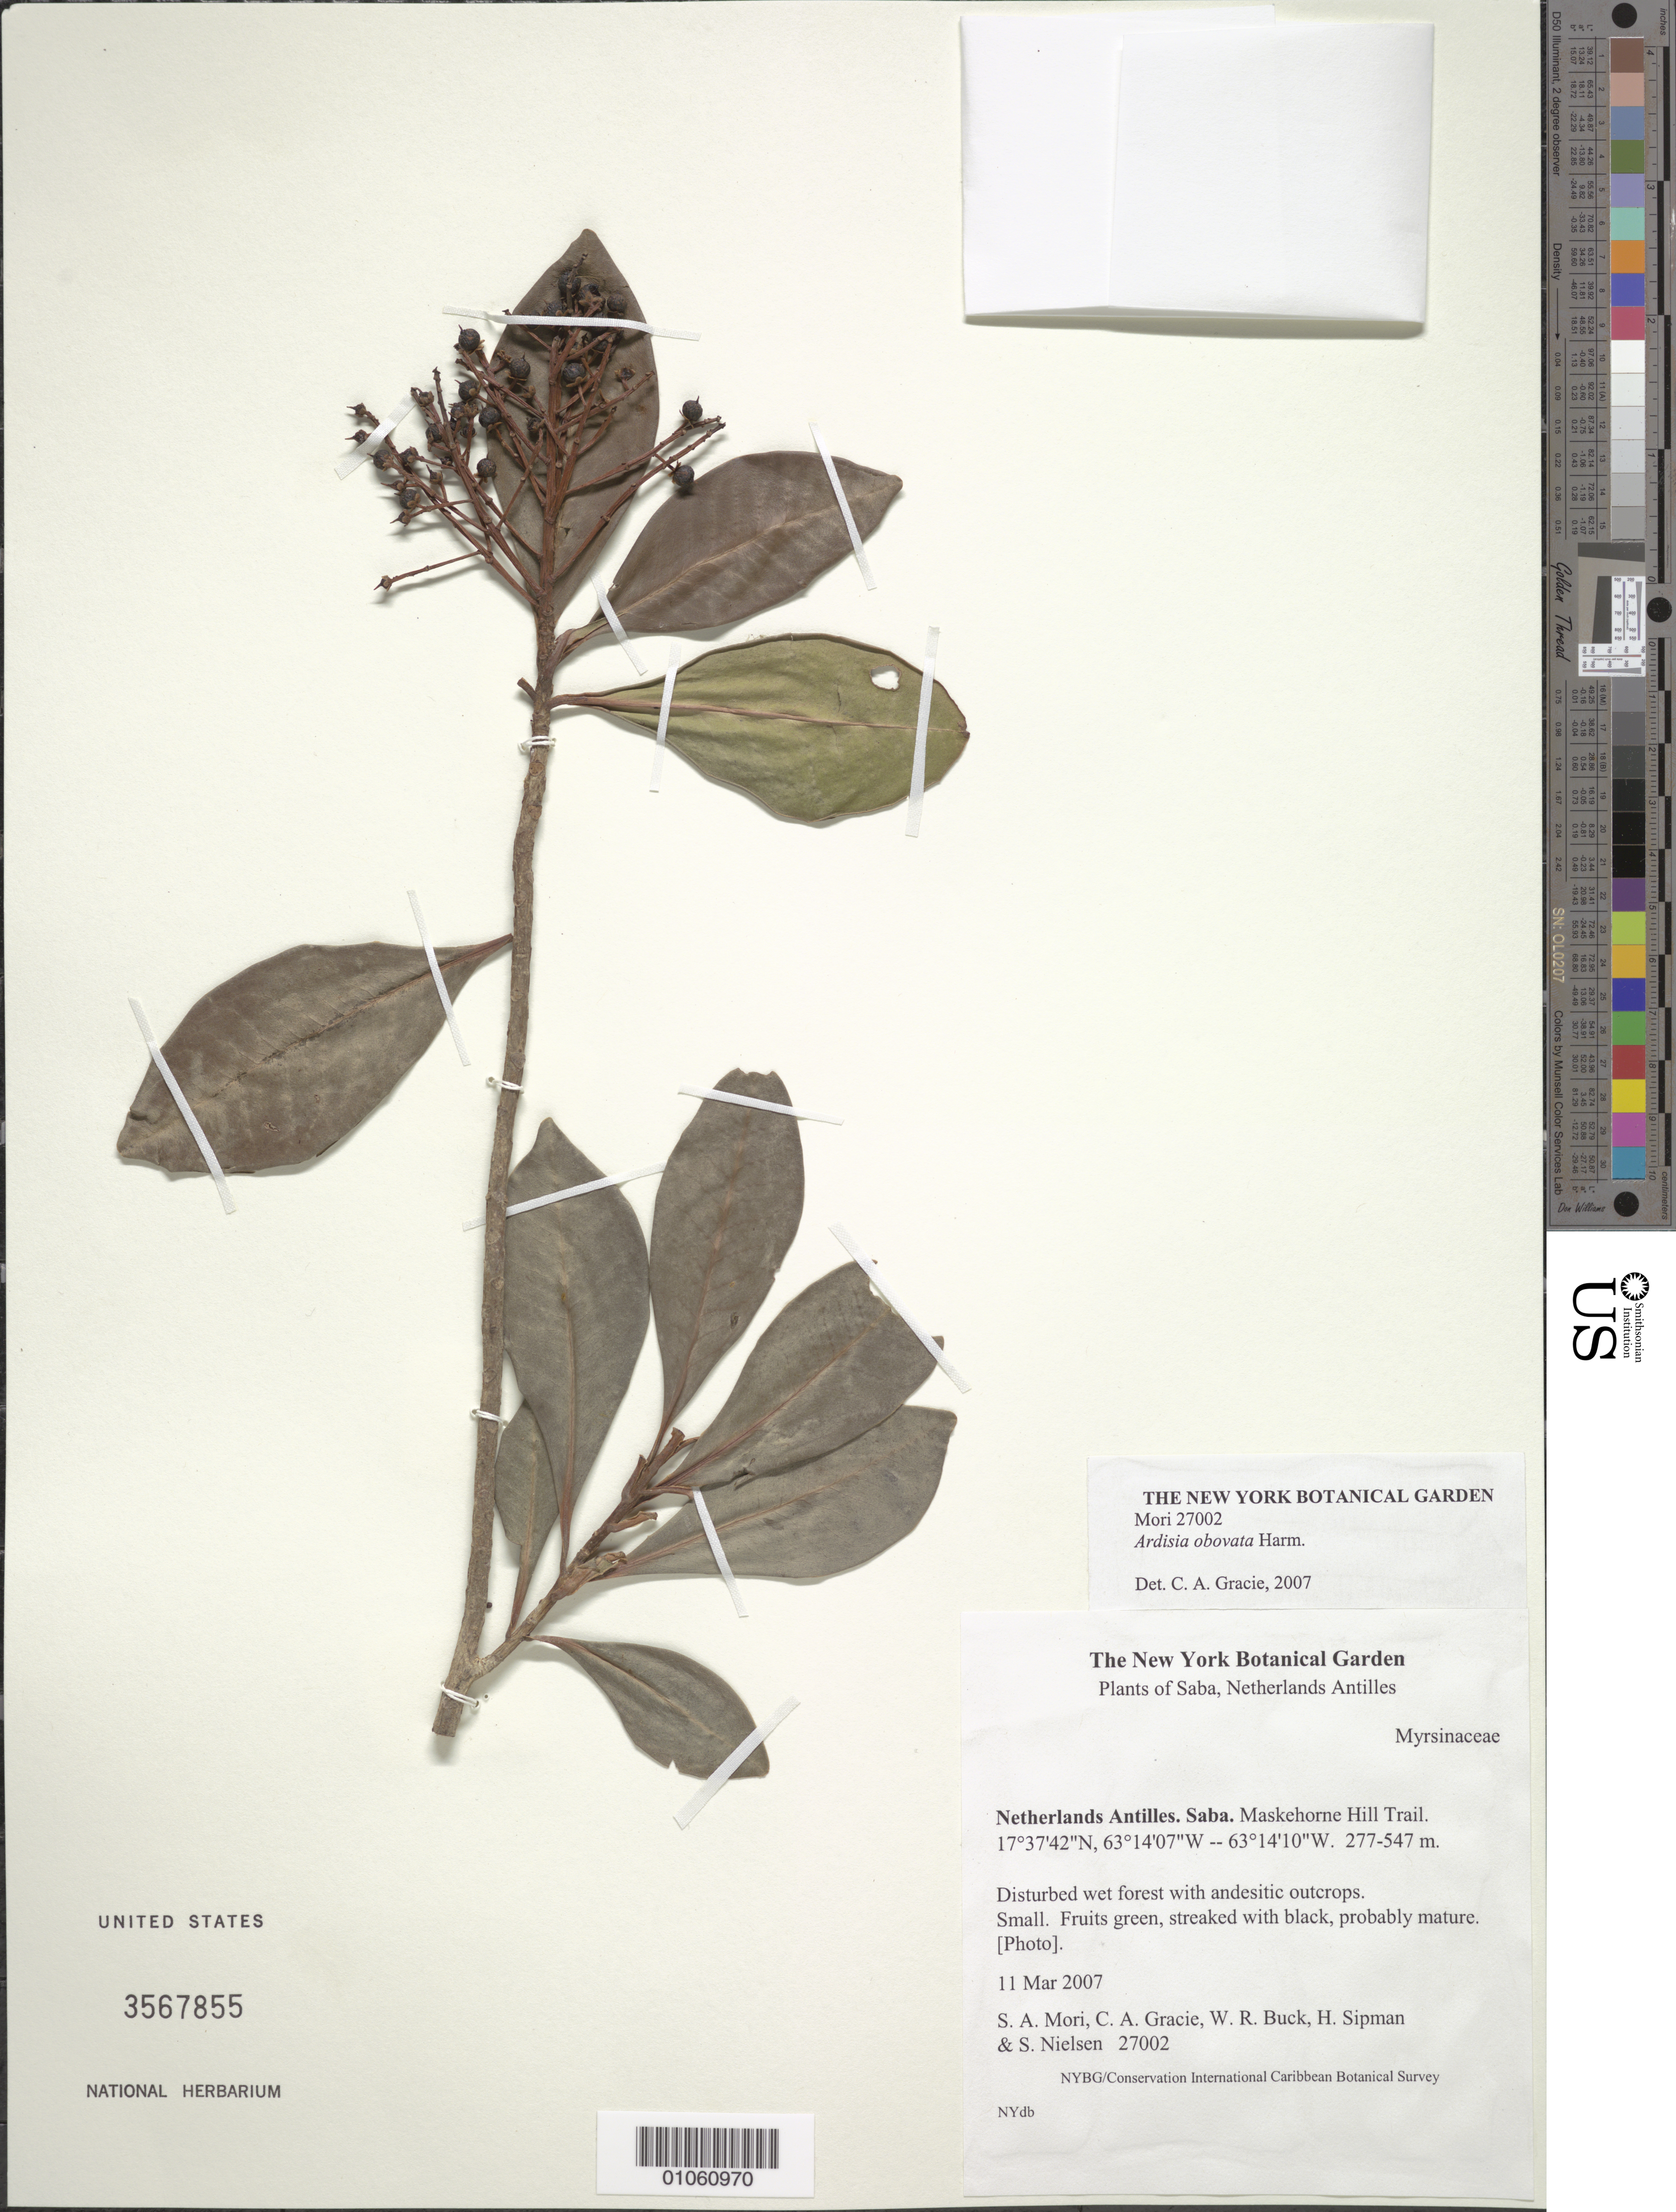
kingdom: Plantae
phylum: Tracheophyta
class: Magnoliopsida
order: Ericales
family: Primulaceae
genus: Ardisia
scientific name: Ardisia obovata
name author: Desv. ex Ham.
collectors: S. Mori, C. A. Gracie, W. R. Buck, H. Sipman & S. Nielsen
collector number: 27002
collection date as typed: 11 Mar 2007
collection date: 2007-03-11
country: Netherlands Antilles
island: Saba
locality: Maskehorne Hill Trail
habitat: Disturbed wet forest with andesitic outcrops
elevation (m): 277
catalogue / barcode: US 3567855